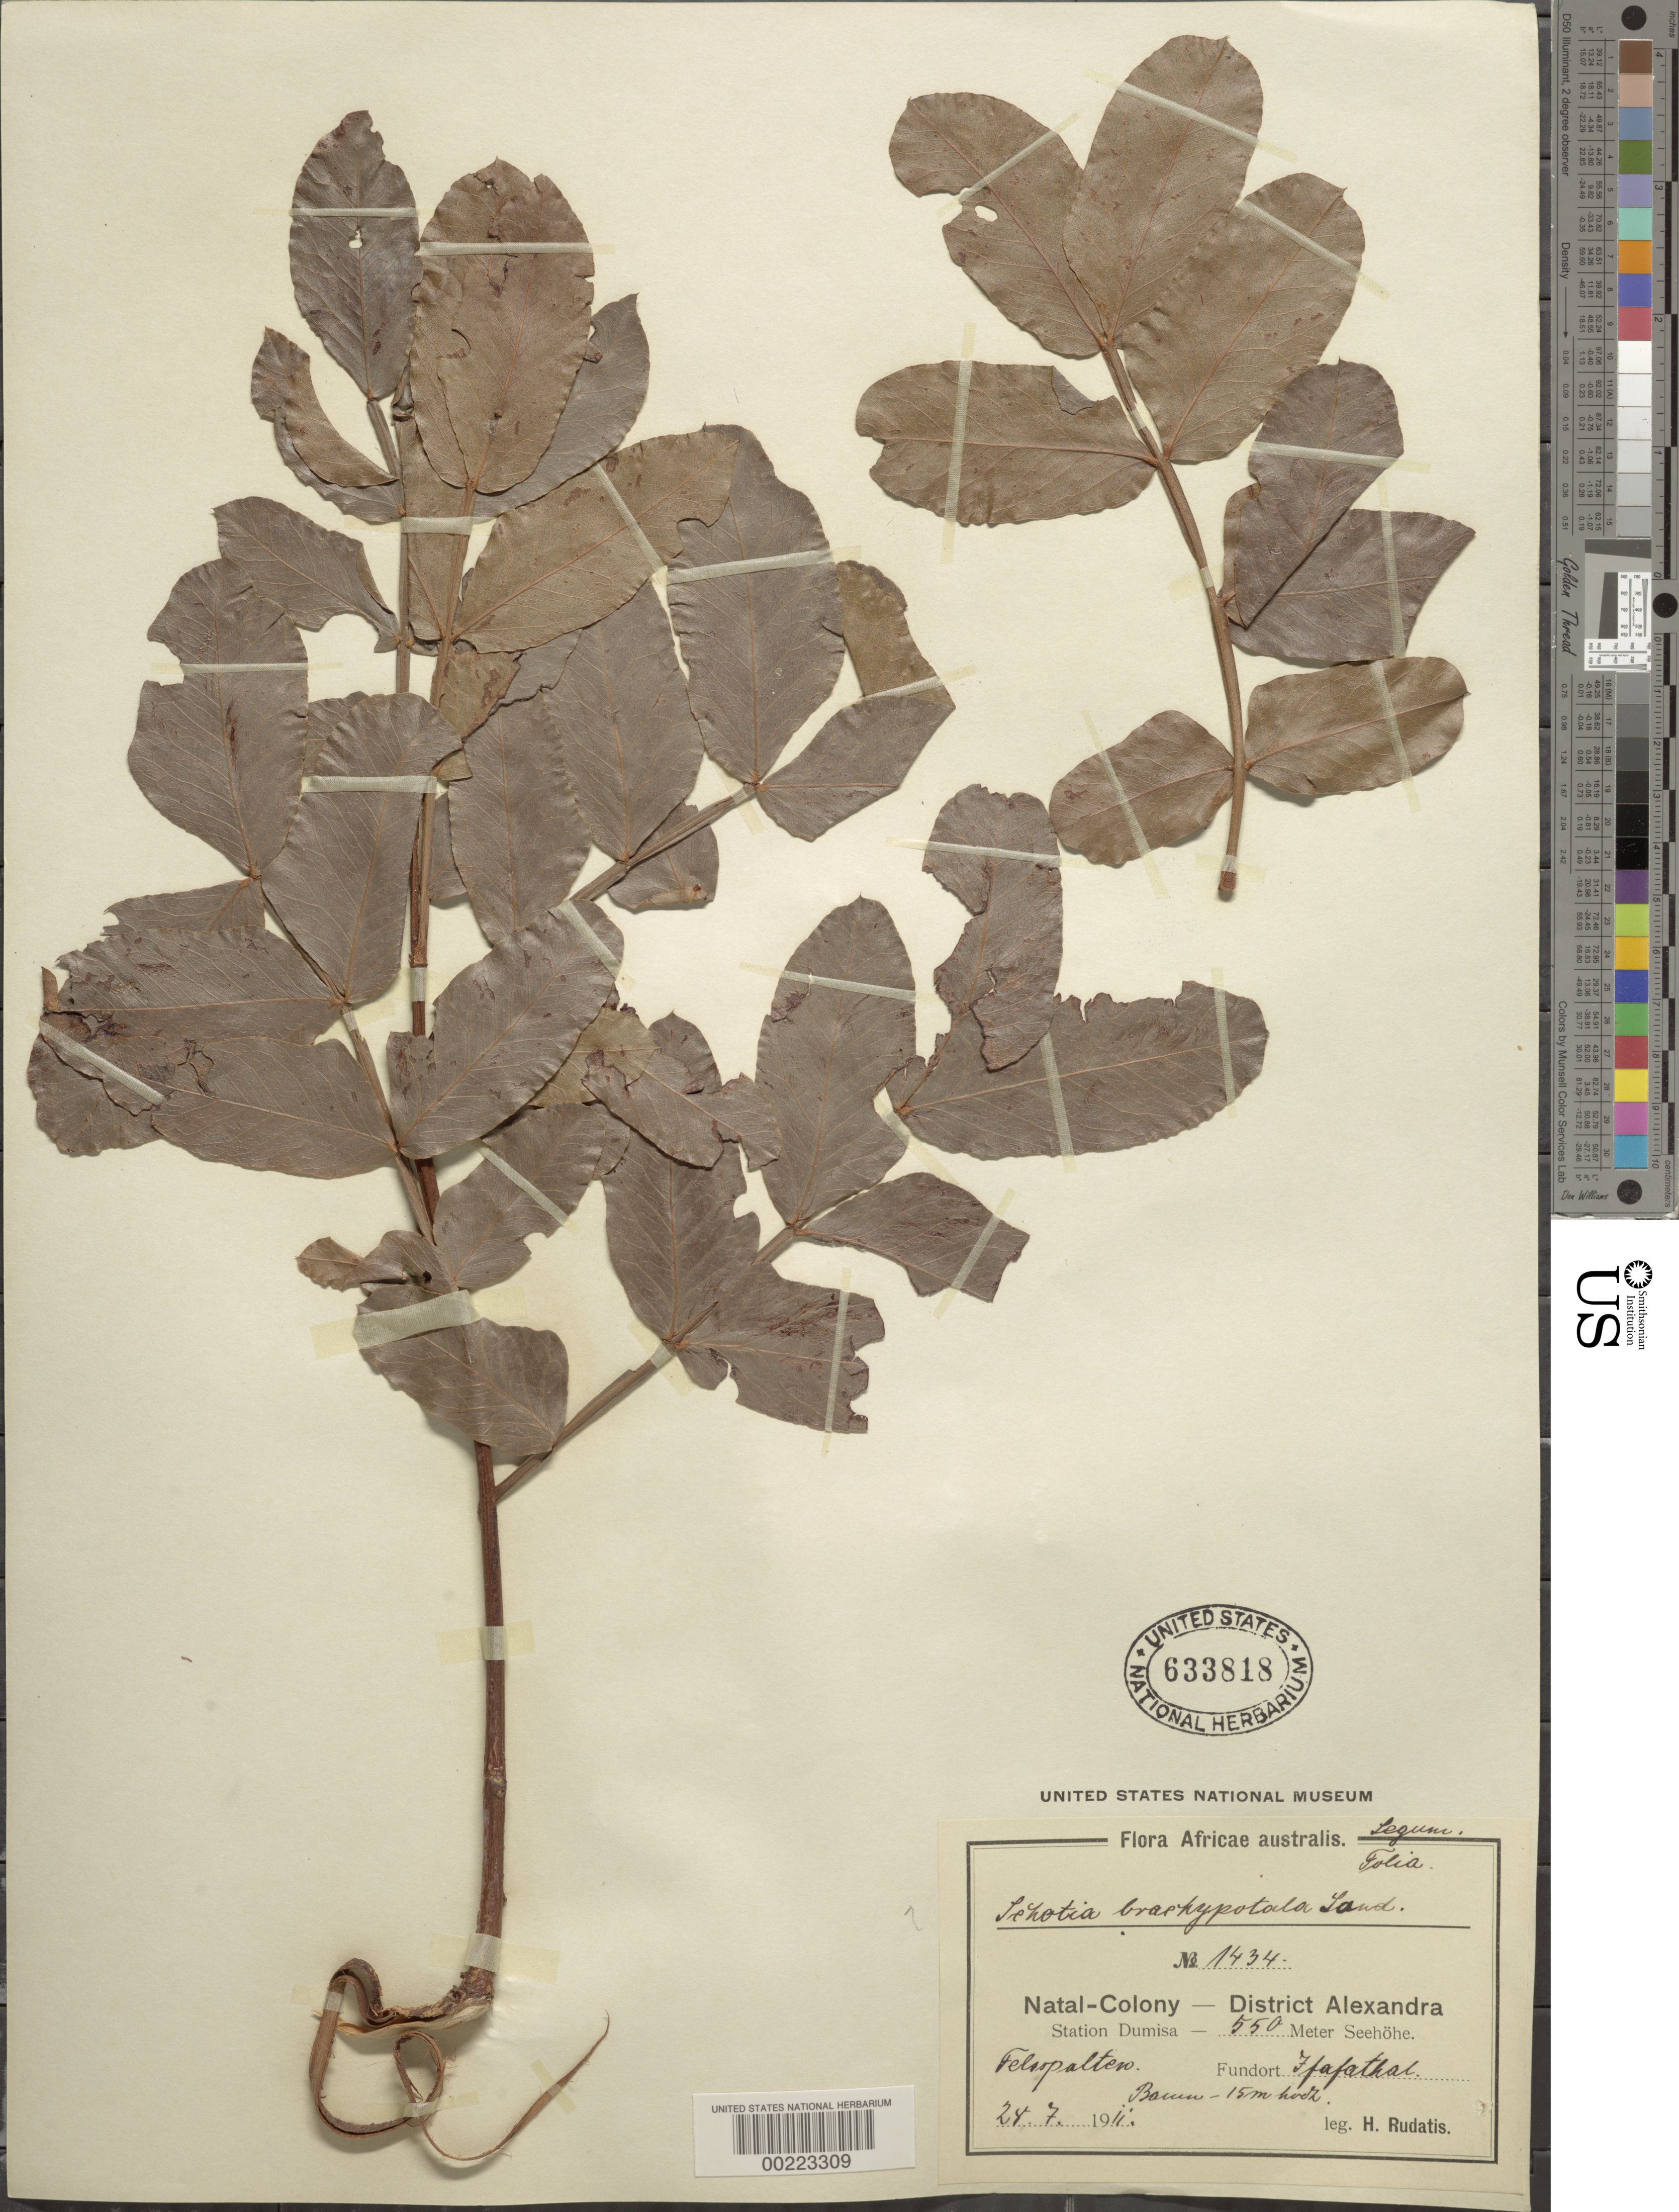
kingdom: Plantae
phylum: Tracheophyta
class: Magnoliopsida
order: Fabales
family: Fabaceae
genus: Schotia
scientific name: Schotia brachypetala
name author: Sond.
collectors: H. Rudatis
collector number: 1434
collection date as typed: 28 Jul 1911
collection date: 1911-07-28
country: South Africa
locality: Station dumisa. Alexandra Dist.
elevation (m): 550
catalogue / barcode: US 633818